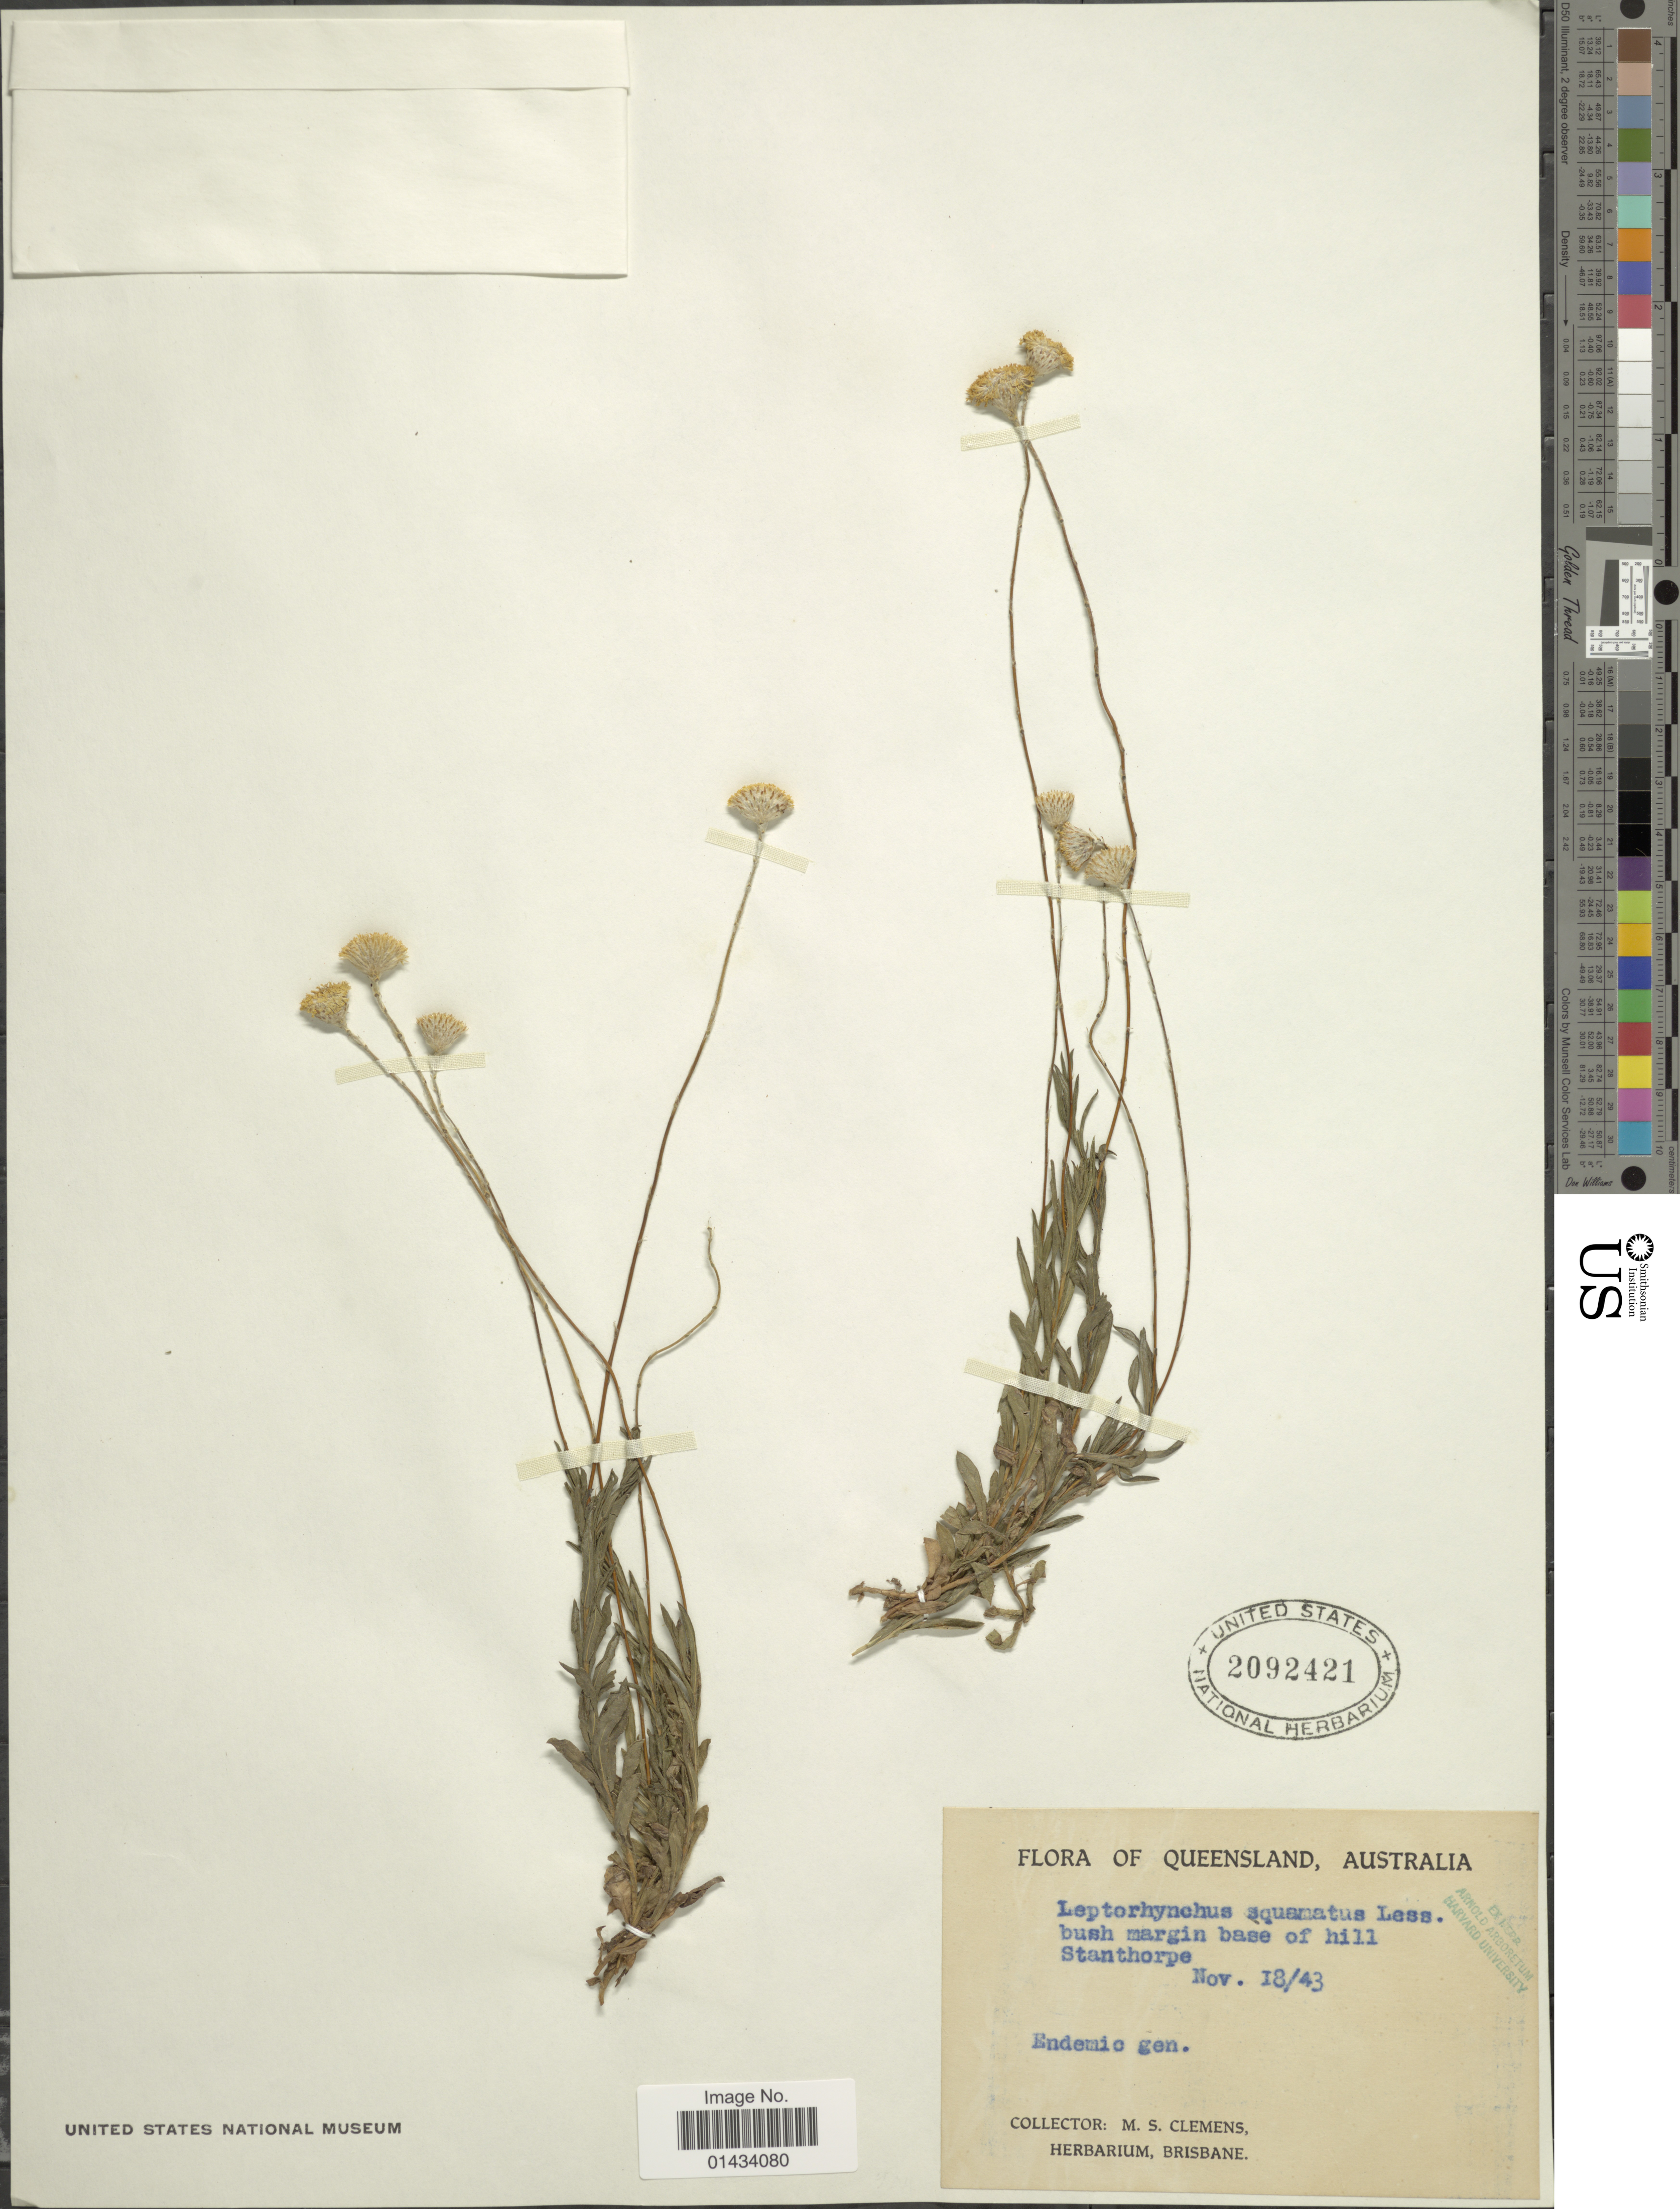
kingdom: Plantae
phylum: Tracheophyta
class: Magnoliopsida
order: Asterales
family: Asteraceae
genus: Leptorhynchos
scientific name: Leptorhynchos squamatus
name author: (Labill.) Less.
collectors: M. S. Clemens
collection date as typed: Transcribed d/m/y: 18/11/43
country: Australia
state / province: Queensland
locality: Bush margin base of hill Stanthorpe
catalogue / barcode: US 2092421